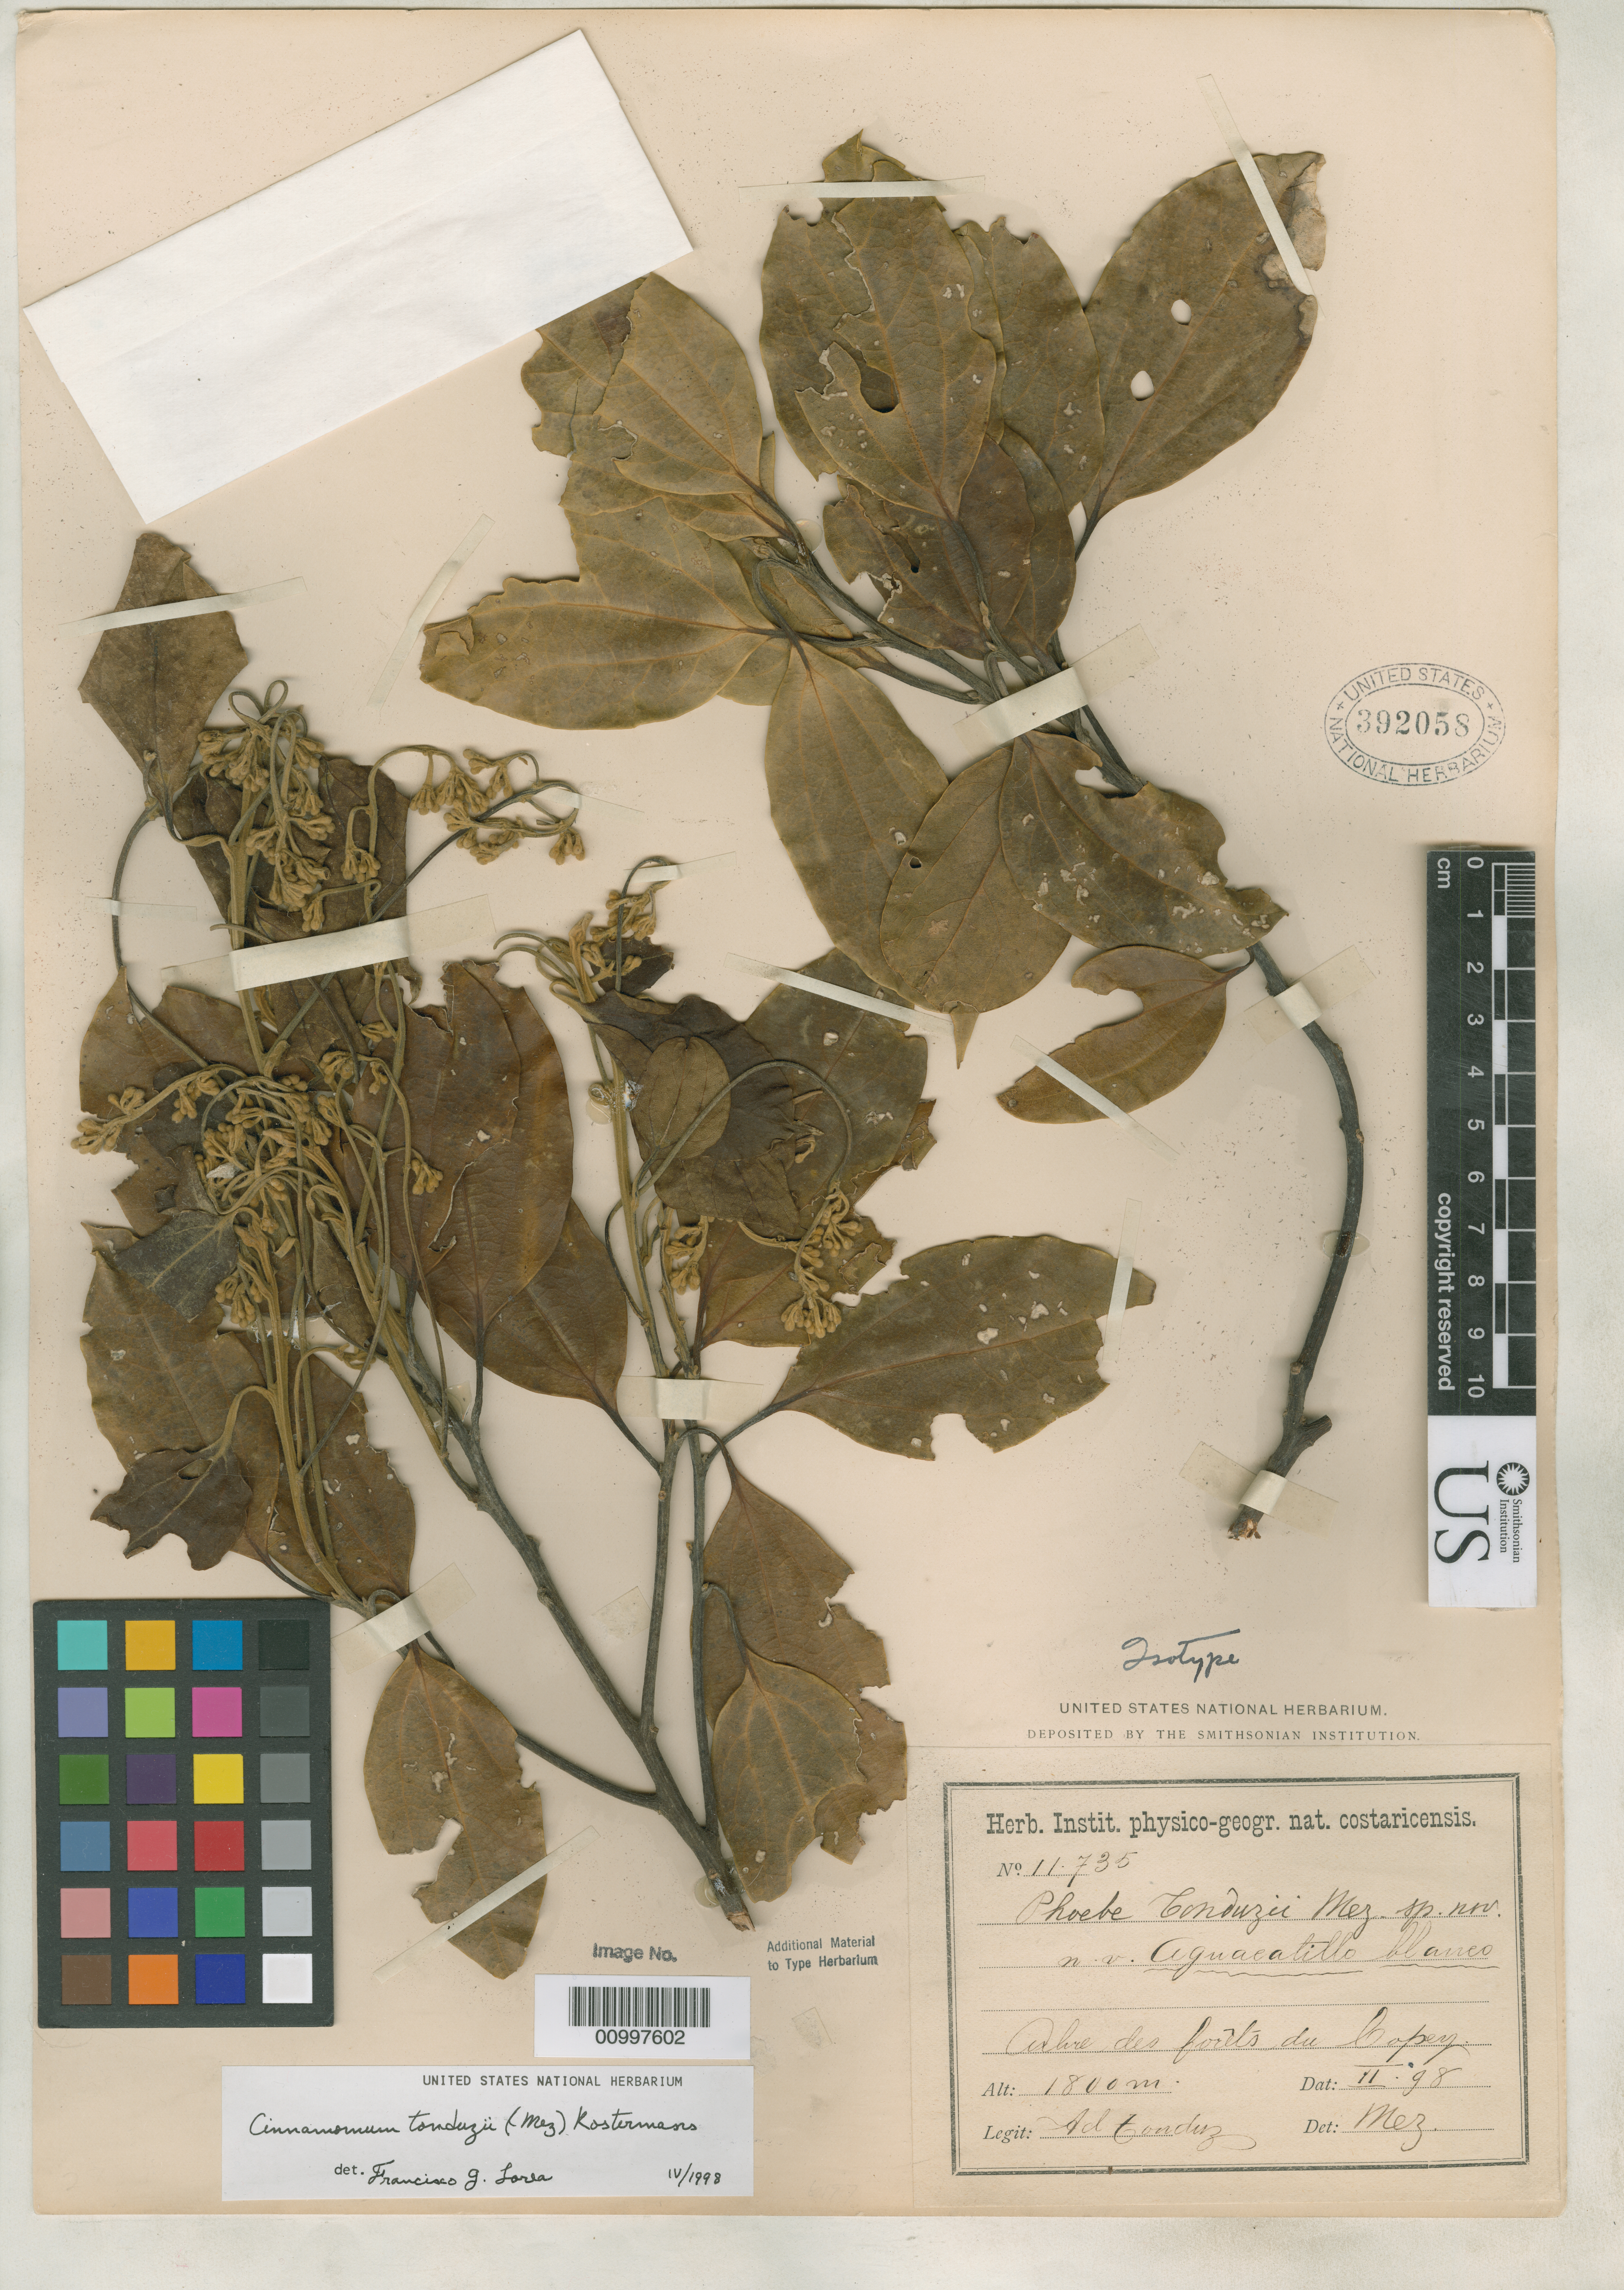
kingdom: Plantae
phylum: Tracheophyta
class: Magnoliopsida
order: Laurales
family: Lauraceae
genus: Phoebe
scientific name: Phoebe tonduzii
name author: Mez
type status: Isotype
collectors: A. Tonduz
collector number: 11735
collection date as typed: Feb 1898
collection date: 1898-02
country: Costa Rica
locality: Forêts du Copey.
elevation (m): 1800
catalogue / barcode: US 392058